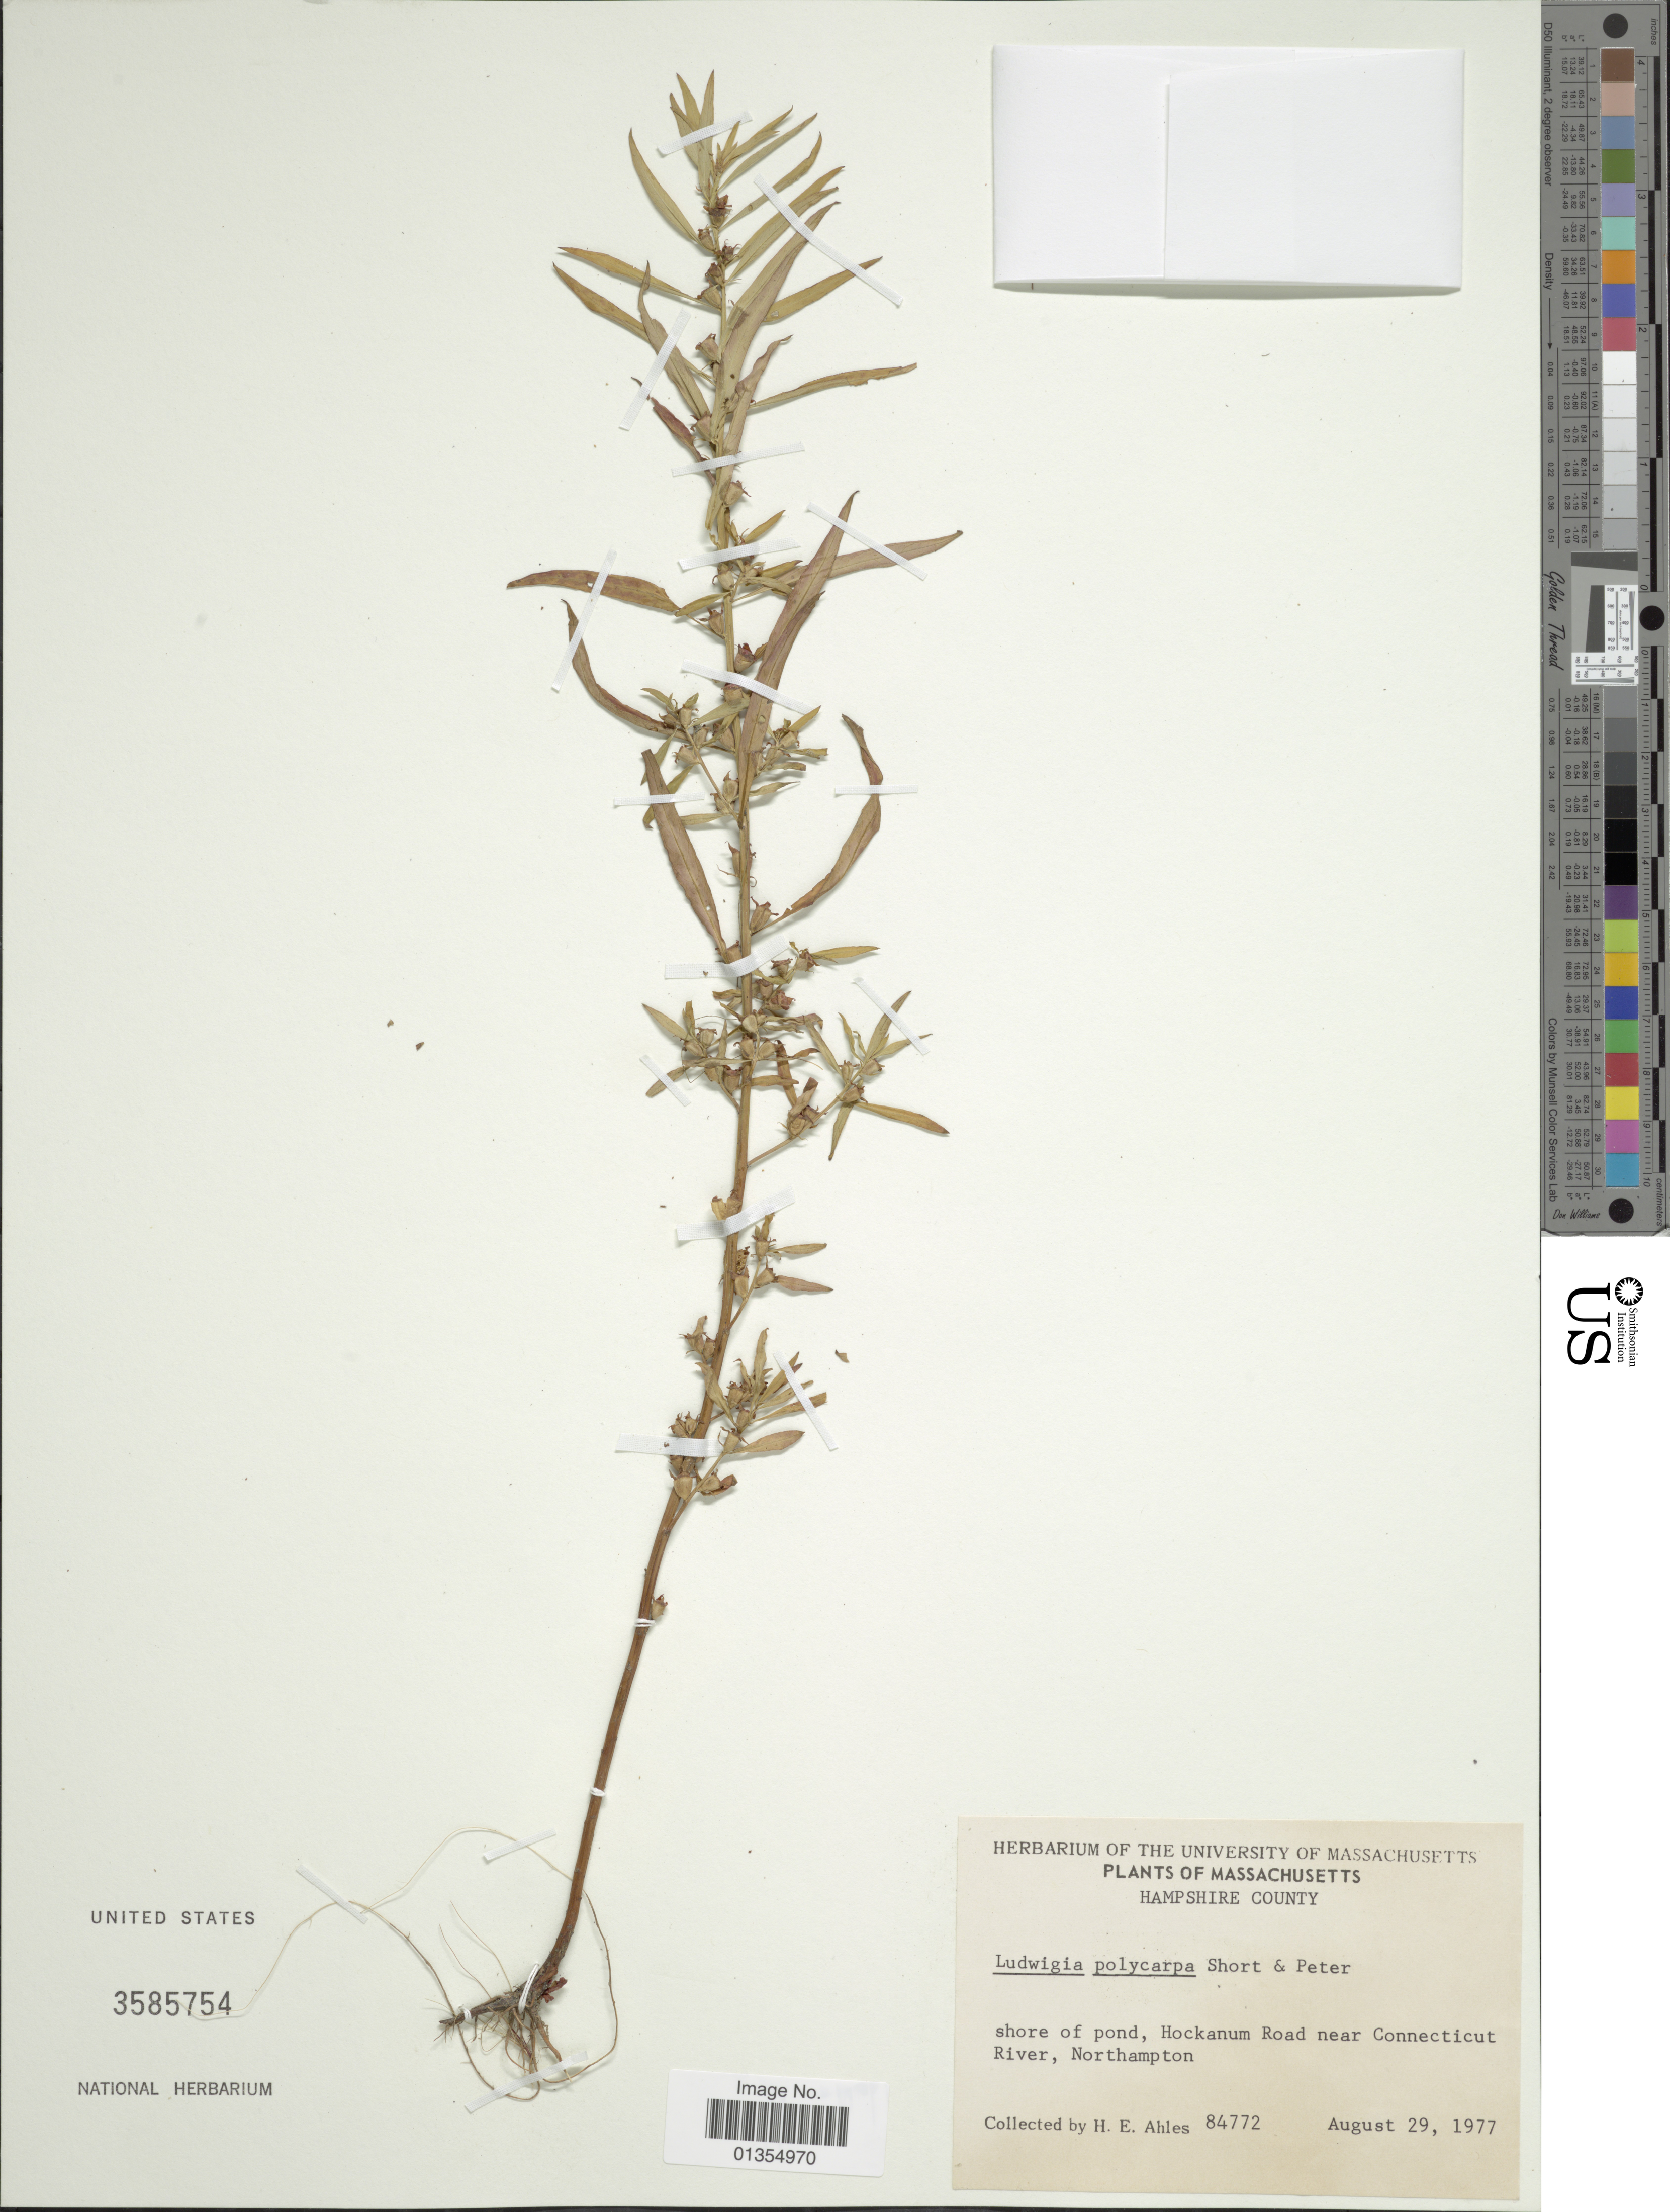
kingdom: Plantae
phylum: Tracheophyta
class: Magnoliopsida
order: Myrtales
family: Onagraceae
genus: Ludwigia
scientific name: Ludwigia polycarpa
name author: Short & R. Peter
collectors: H. E. Ahles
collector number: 84772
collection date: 1977-08-29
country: United States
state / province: Massachusetts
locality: Hampshire County, shore of pond, Hockanum Road near Connecticut River, Northampton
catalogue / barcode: US 3585754